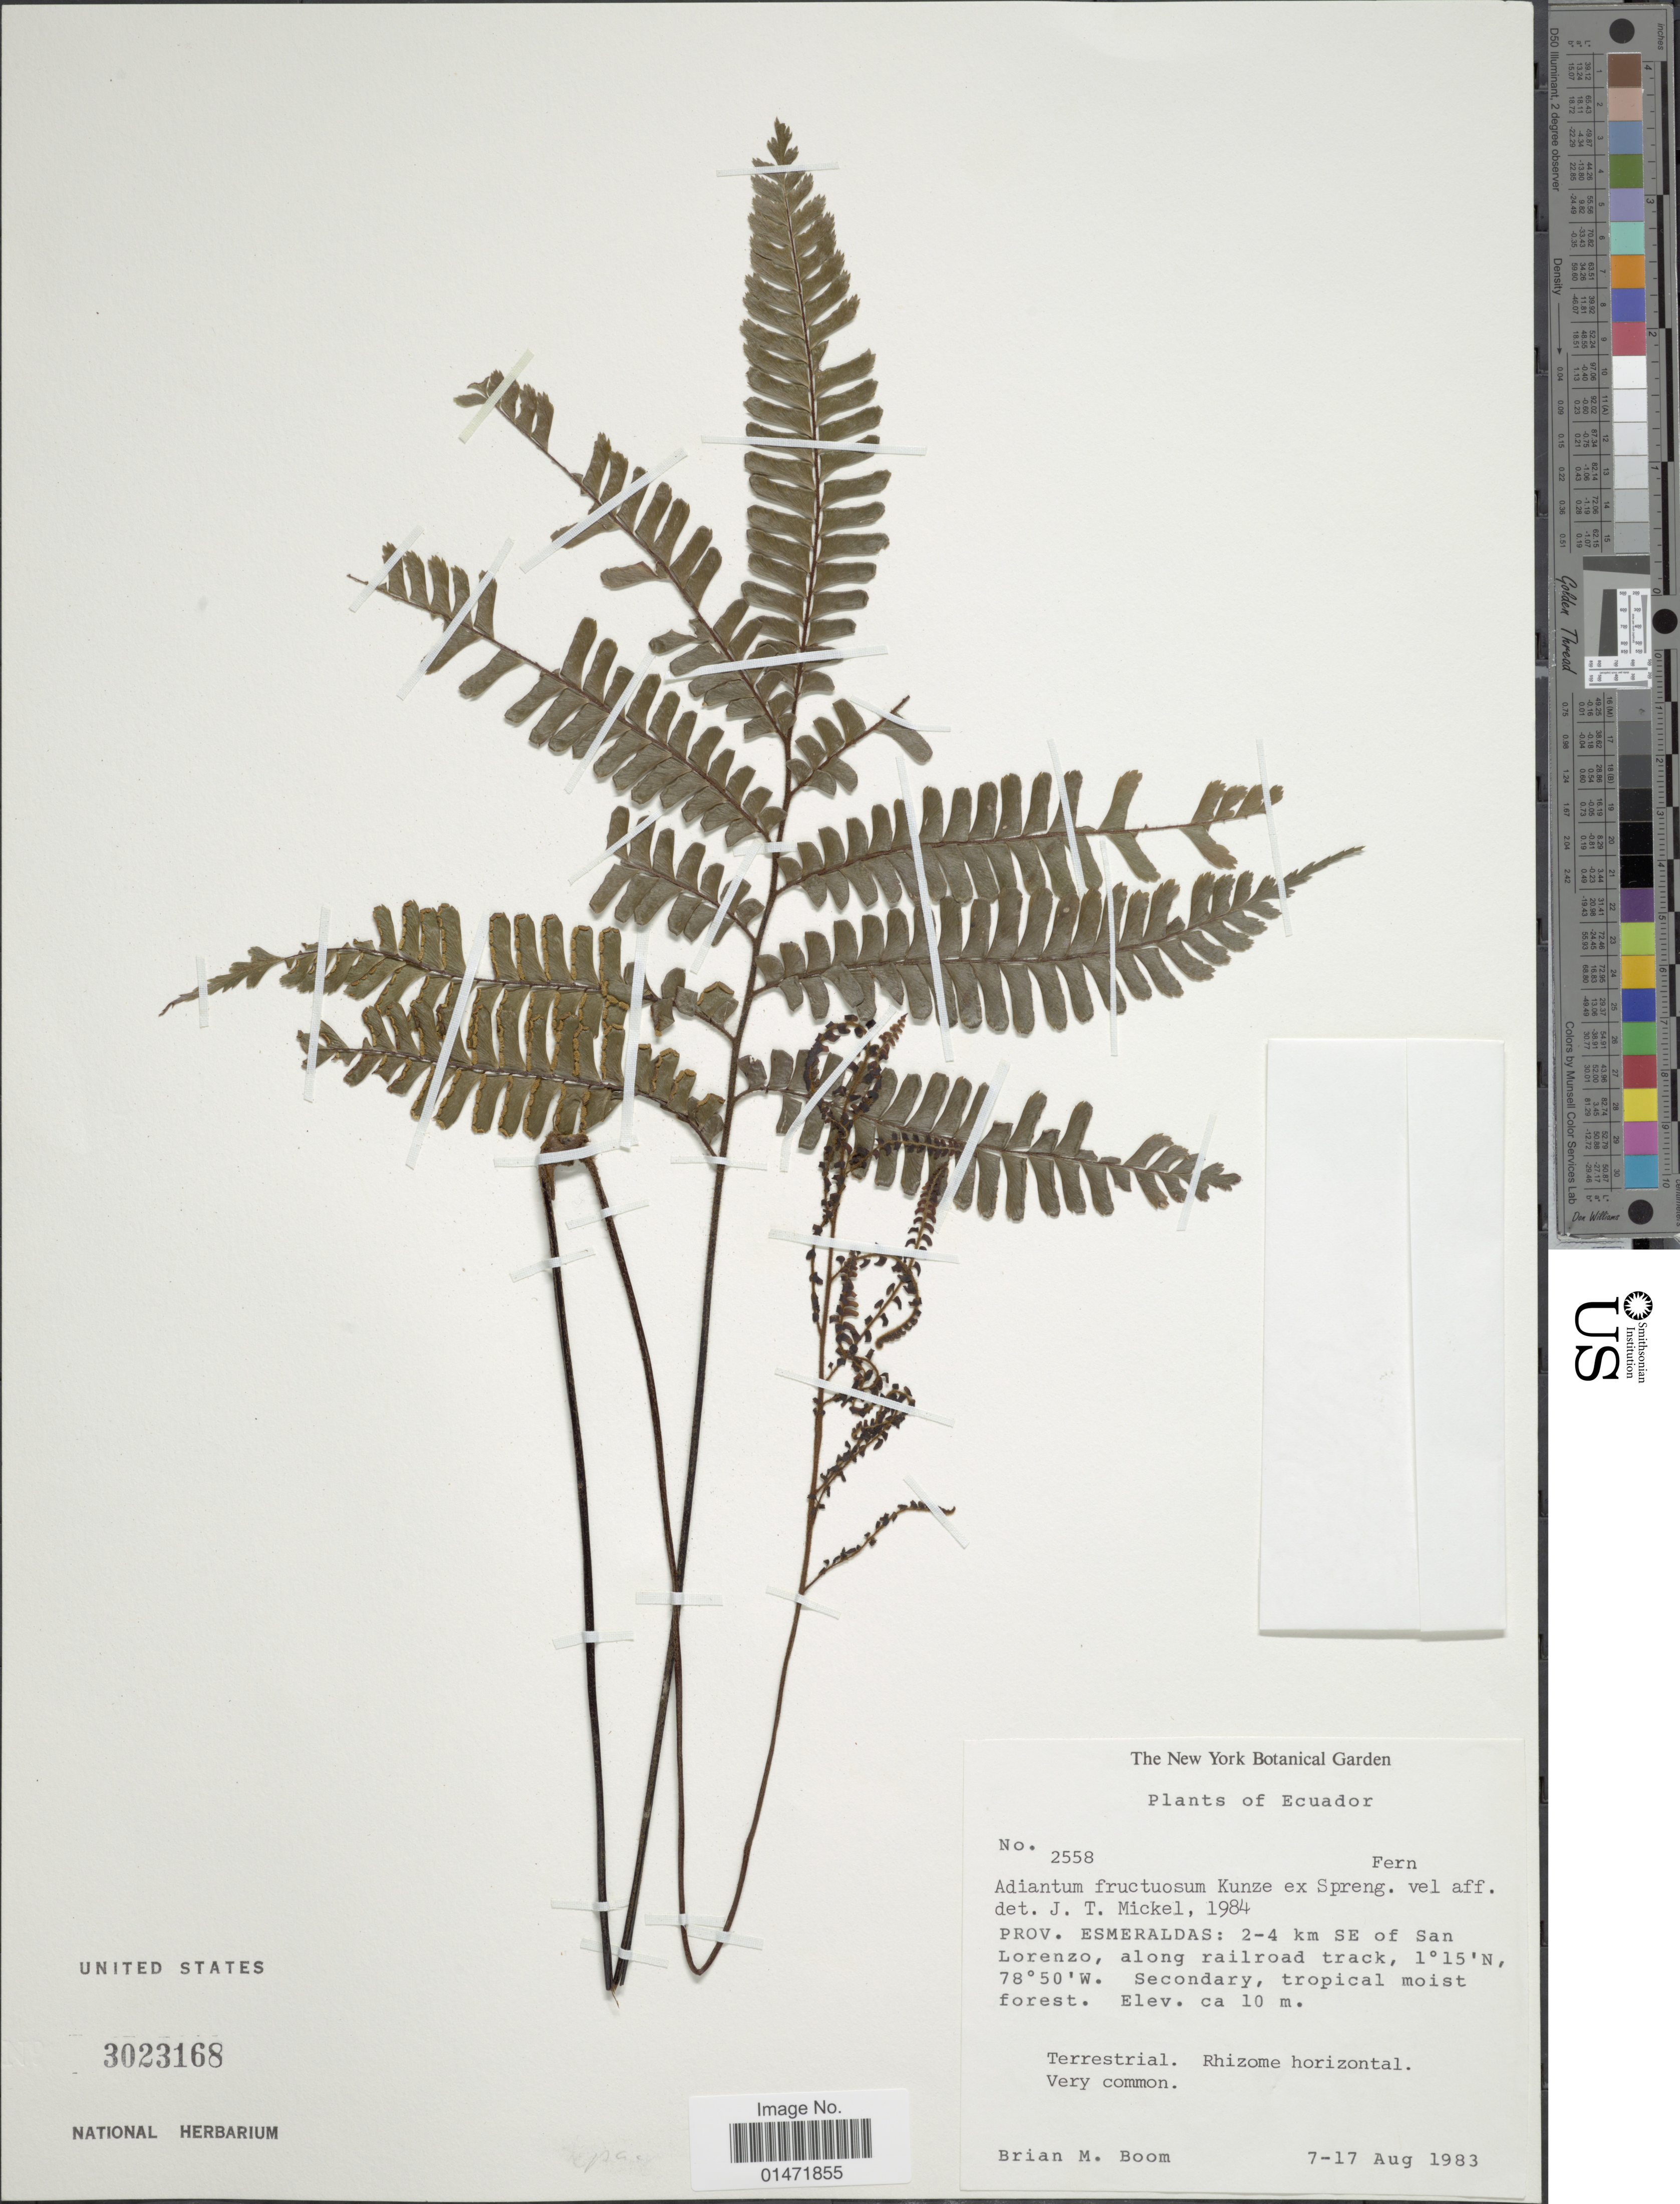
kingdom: Plantae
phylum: Tracheophyta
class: Polypodiopsida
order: Polypodiales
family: Pteridaceae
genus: Adiantum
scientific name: Adiantum tetraphyllum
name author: Humb. & Bonpl. ex Willd.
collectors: B. M. Boom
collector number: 2558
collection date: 1983-08-07/1983-08-17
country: Ecuador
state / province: Esmeraldas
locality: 2-4 km SE of San Lorenzo, along railroad track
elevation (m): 10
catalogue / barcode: US 3023168